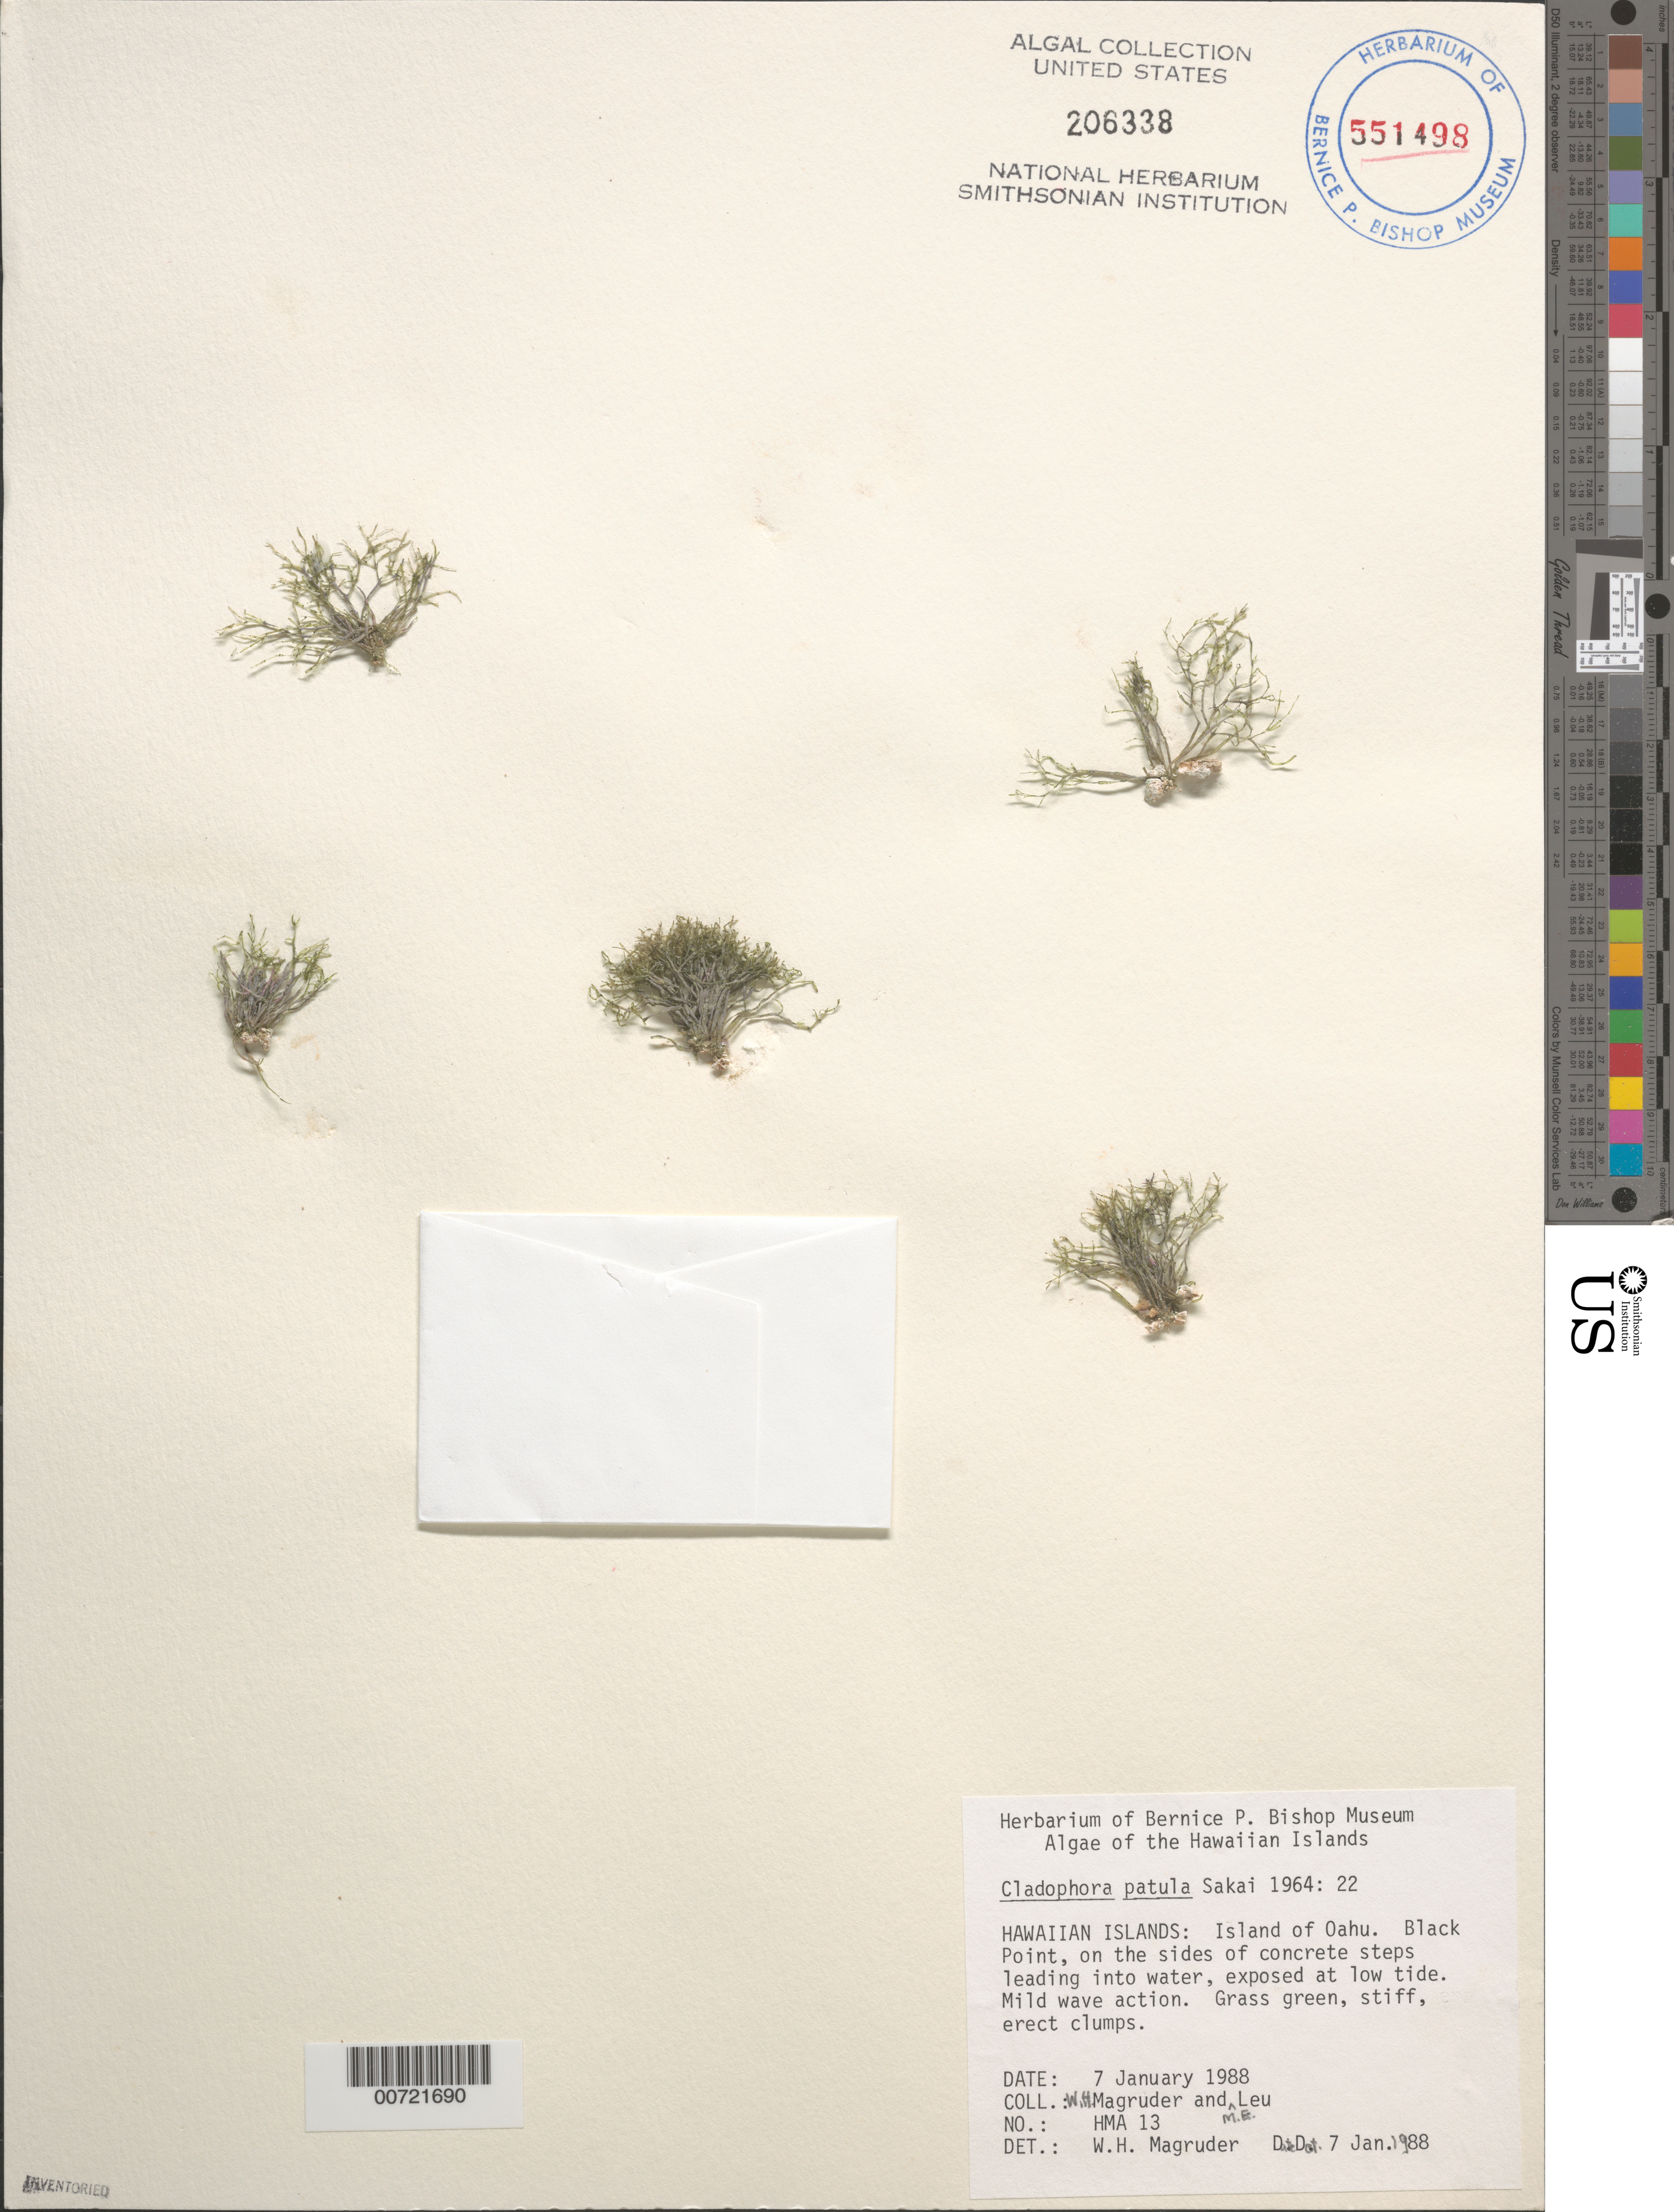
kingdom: Plantae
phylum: Chlorophyta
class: Ulvophyceae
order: Cladophorales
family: Cladophoraceae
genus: Lychaete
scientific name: Lychaete dotyana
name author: (W.J. Gilbert) M.J. Wynne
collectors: W. Magruder & M. Leu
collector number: HMA 13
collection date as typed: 07 Jan 1988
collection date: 1988-01-07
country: United States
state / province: Hawaii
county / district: Honolulu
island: Oahu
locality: Black Point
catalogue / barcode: US 206338